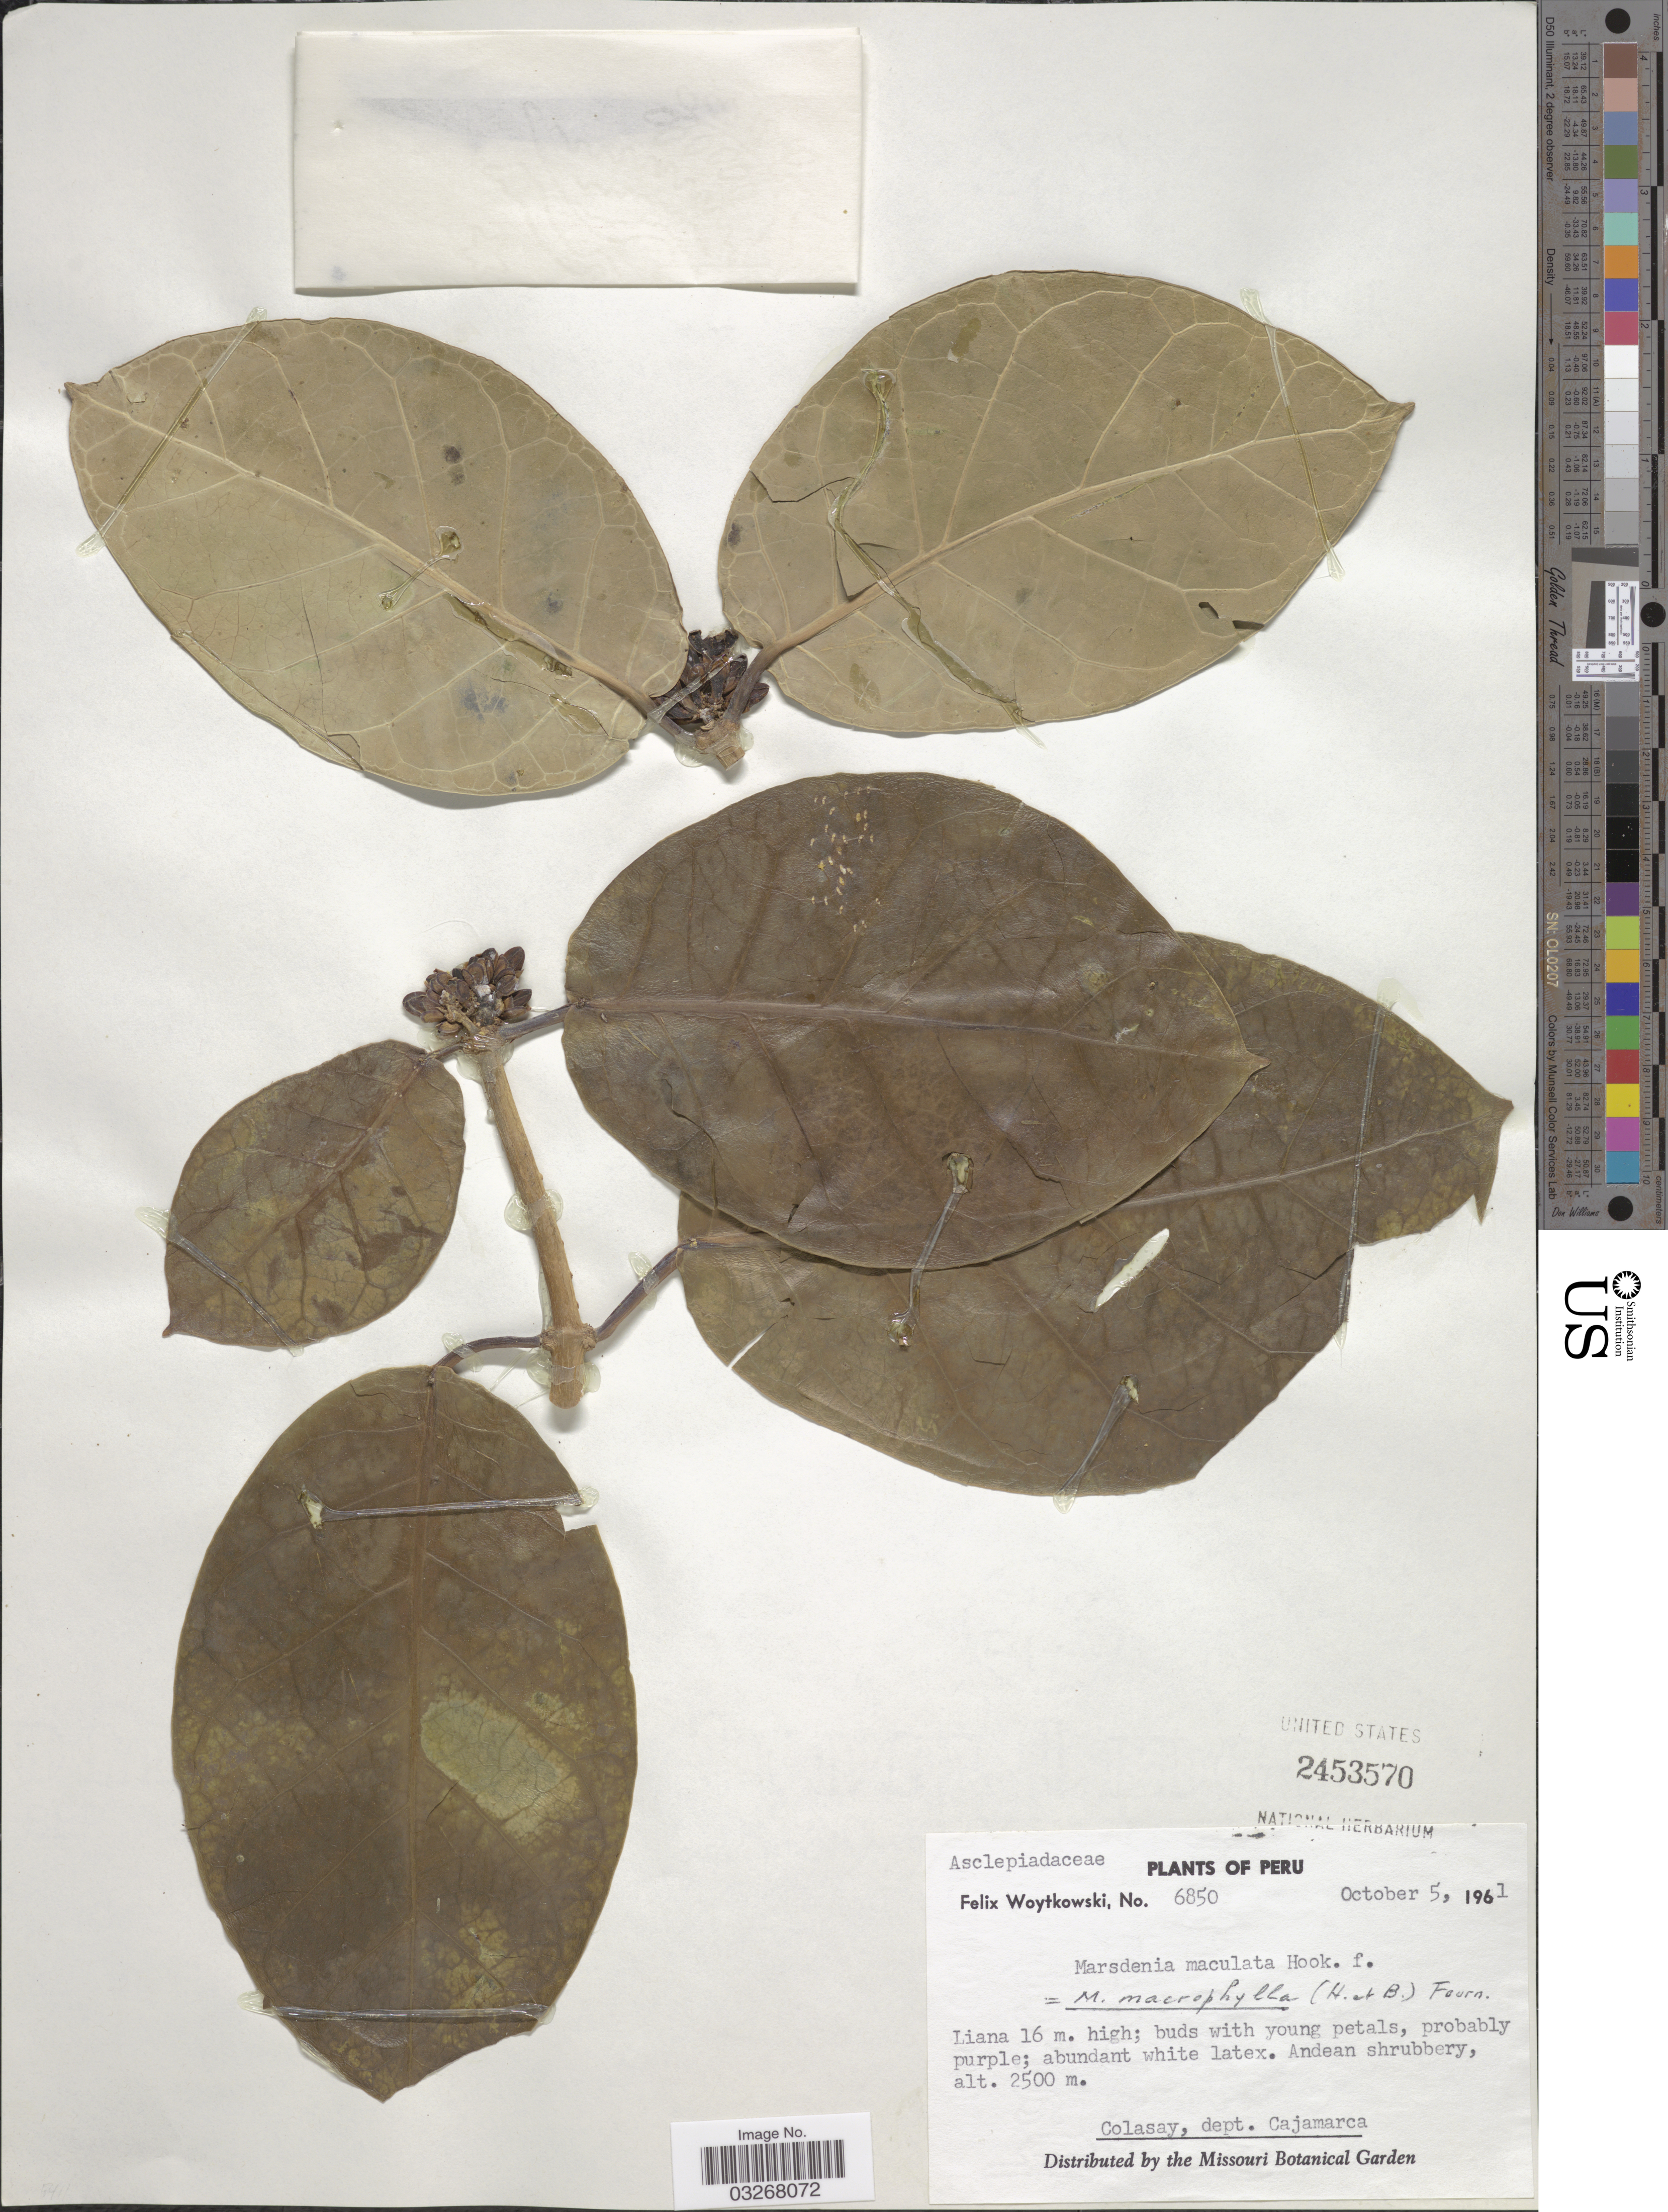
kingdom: Plantae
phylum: Tracheophyta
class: Magnoliopsida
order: Gentianales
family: Apocynaceae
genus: Marsdenia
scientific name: Marsdenia macrophylla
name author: (Humb. & Bonpl. ex Schult.) E. Fourn.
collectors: F. Woytkowski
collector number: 6850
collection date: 1961-10-05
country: Peru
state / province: Cajamarca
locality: Colasay, dept. Cajamarca.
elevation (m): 2500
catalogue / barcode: US 2453570